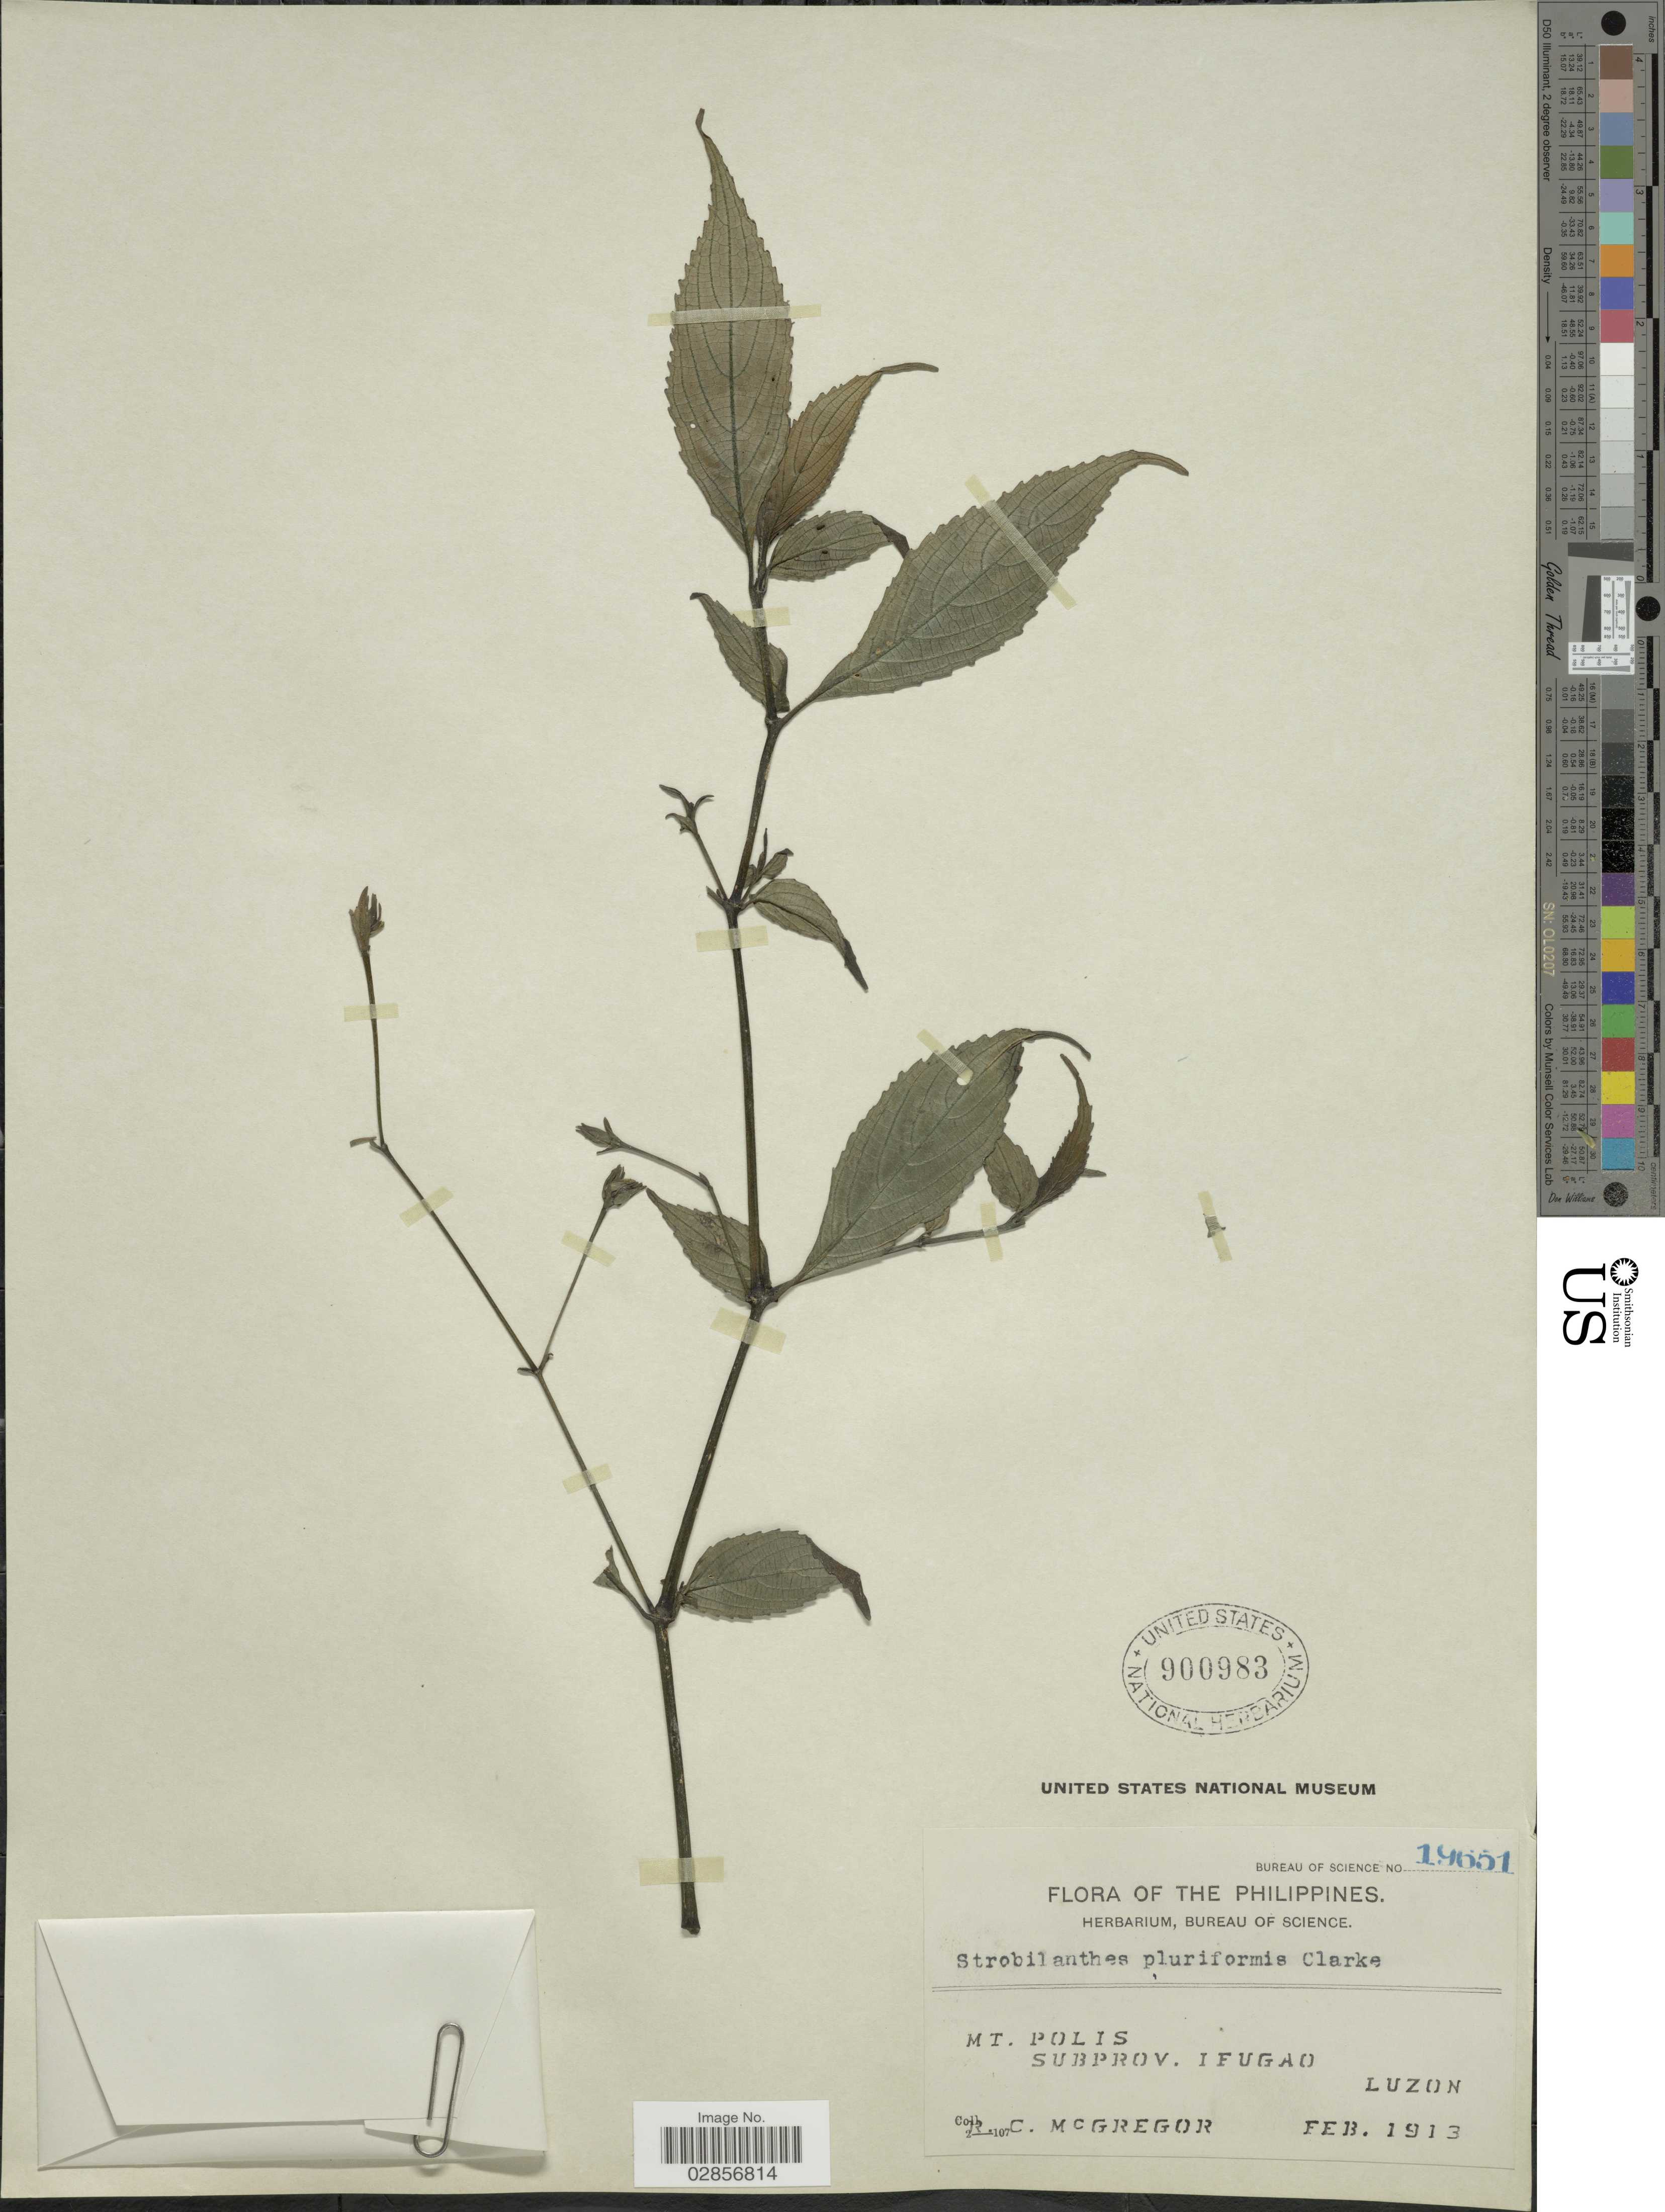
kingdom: Plantae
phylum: Tracheophyta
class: Magnoliopsida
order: Lamiales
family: Acanthaceae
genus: Strobilanthes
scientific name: Strobilanthes pluriformis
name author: C.B. Clarke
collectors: R. C. McGregor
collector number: Bureau of Science 19651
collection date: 1913-02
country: Philippines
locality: Mt. Polis. Subprov. Ifugao. Luzon.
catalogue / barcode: US 900983